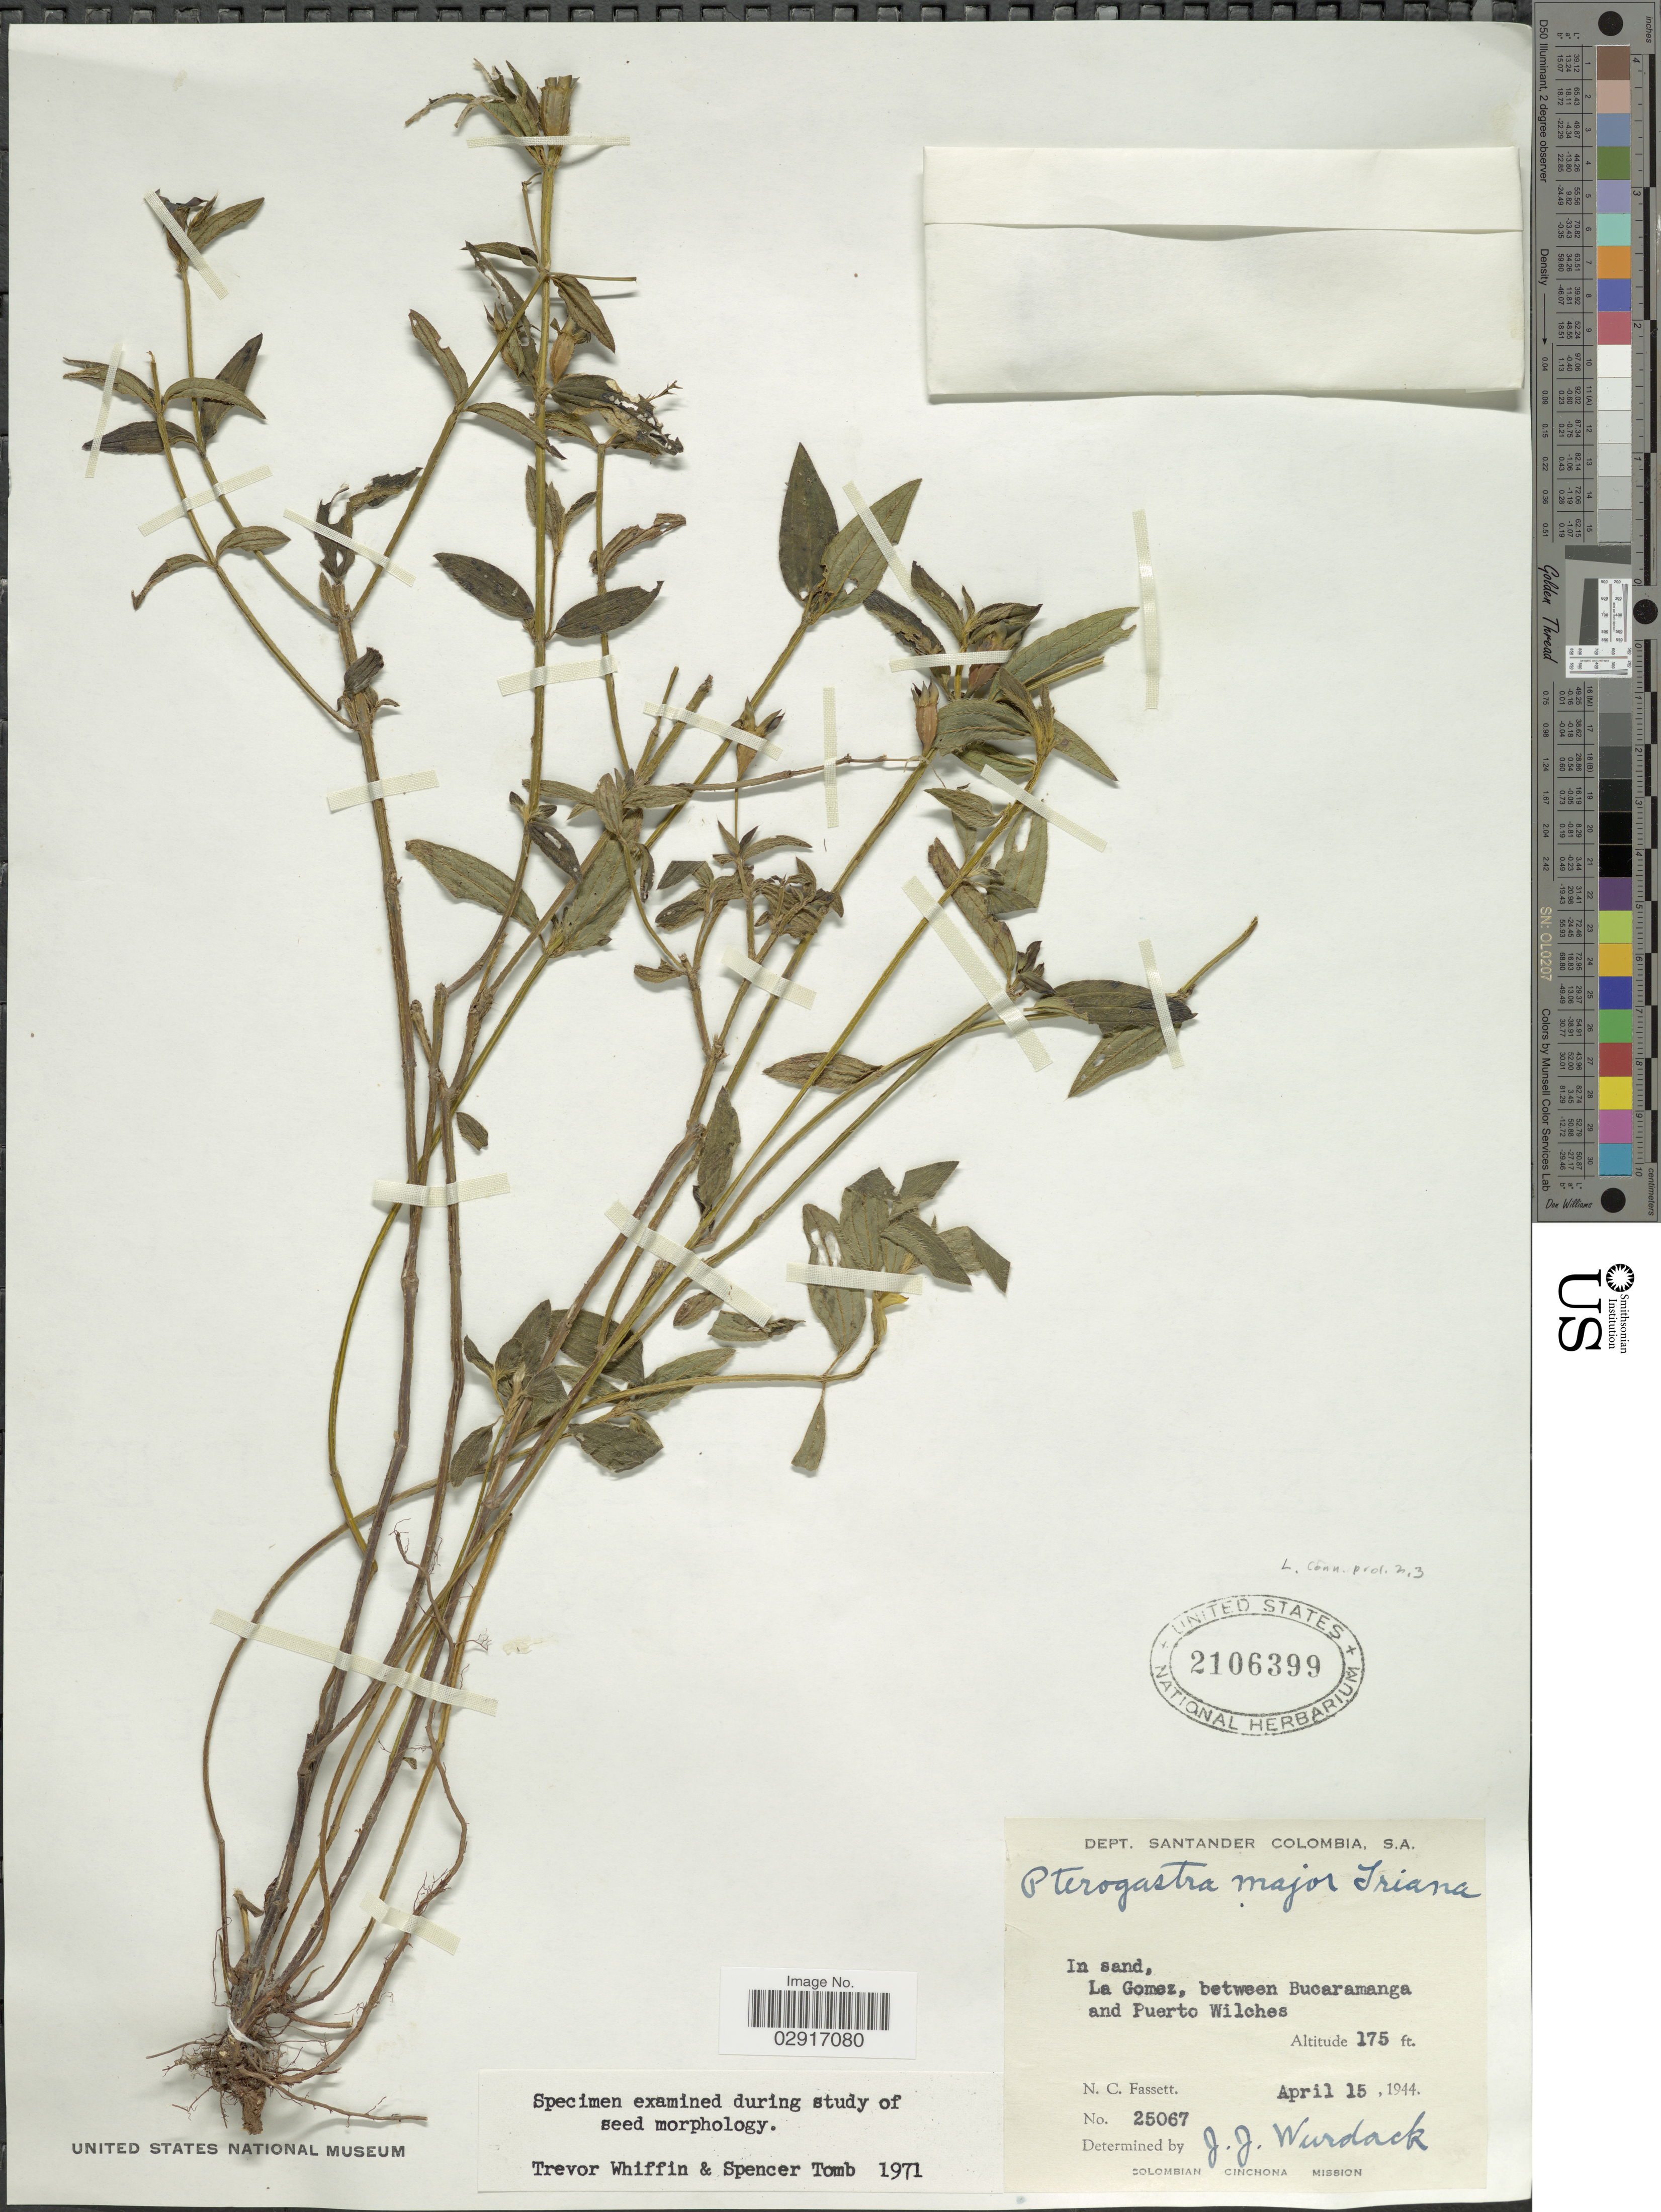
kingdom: Plantae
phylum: Tracheophyta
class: Magnoliopsida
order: Myrtales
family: Melastomataceae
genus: Pterogastra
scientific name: Pterogastra divaricata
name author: (Bonpl.) Naudin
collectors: N. C. Fassett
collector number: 25067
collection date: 1944-04-15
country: Colombia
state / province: Santander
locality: Dept. Santander. La Gomez, between Bucaramanga and Puerto Wilches.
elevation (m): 53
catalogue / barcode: US 2106399